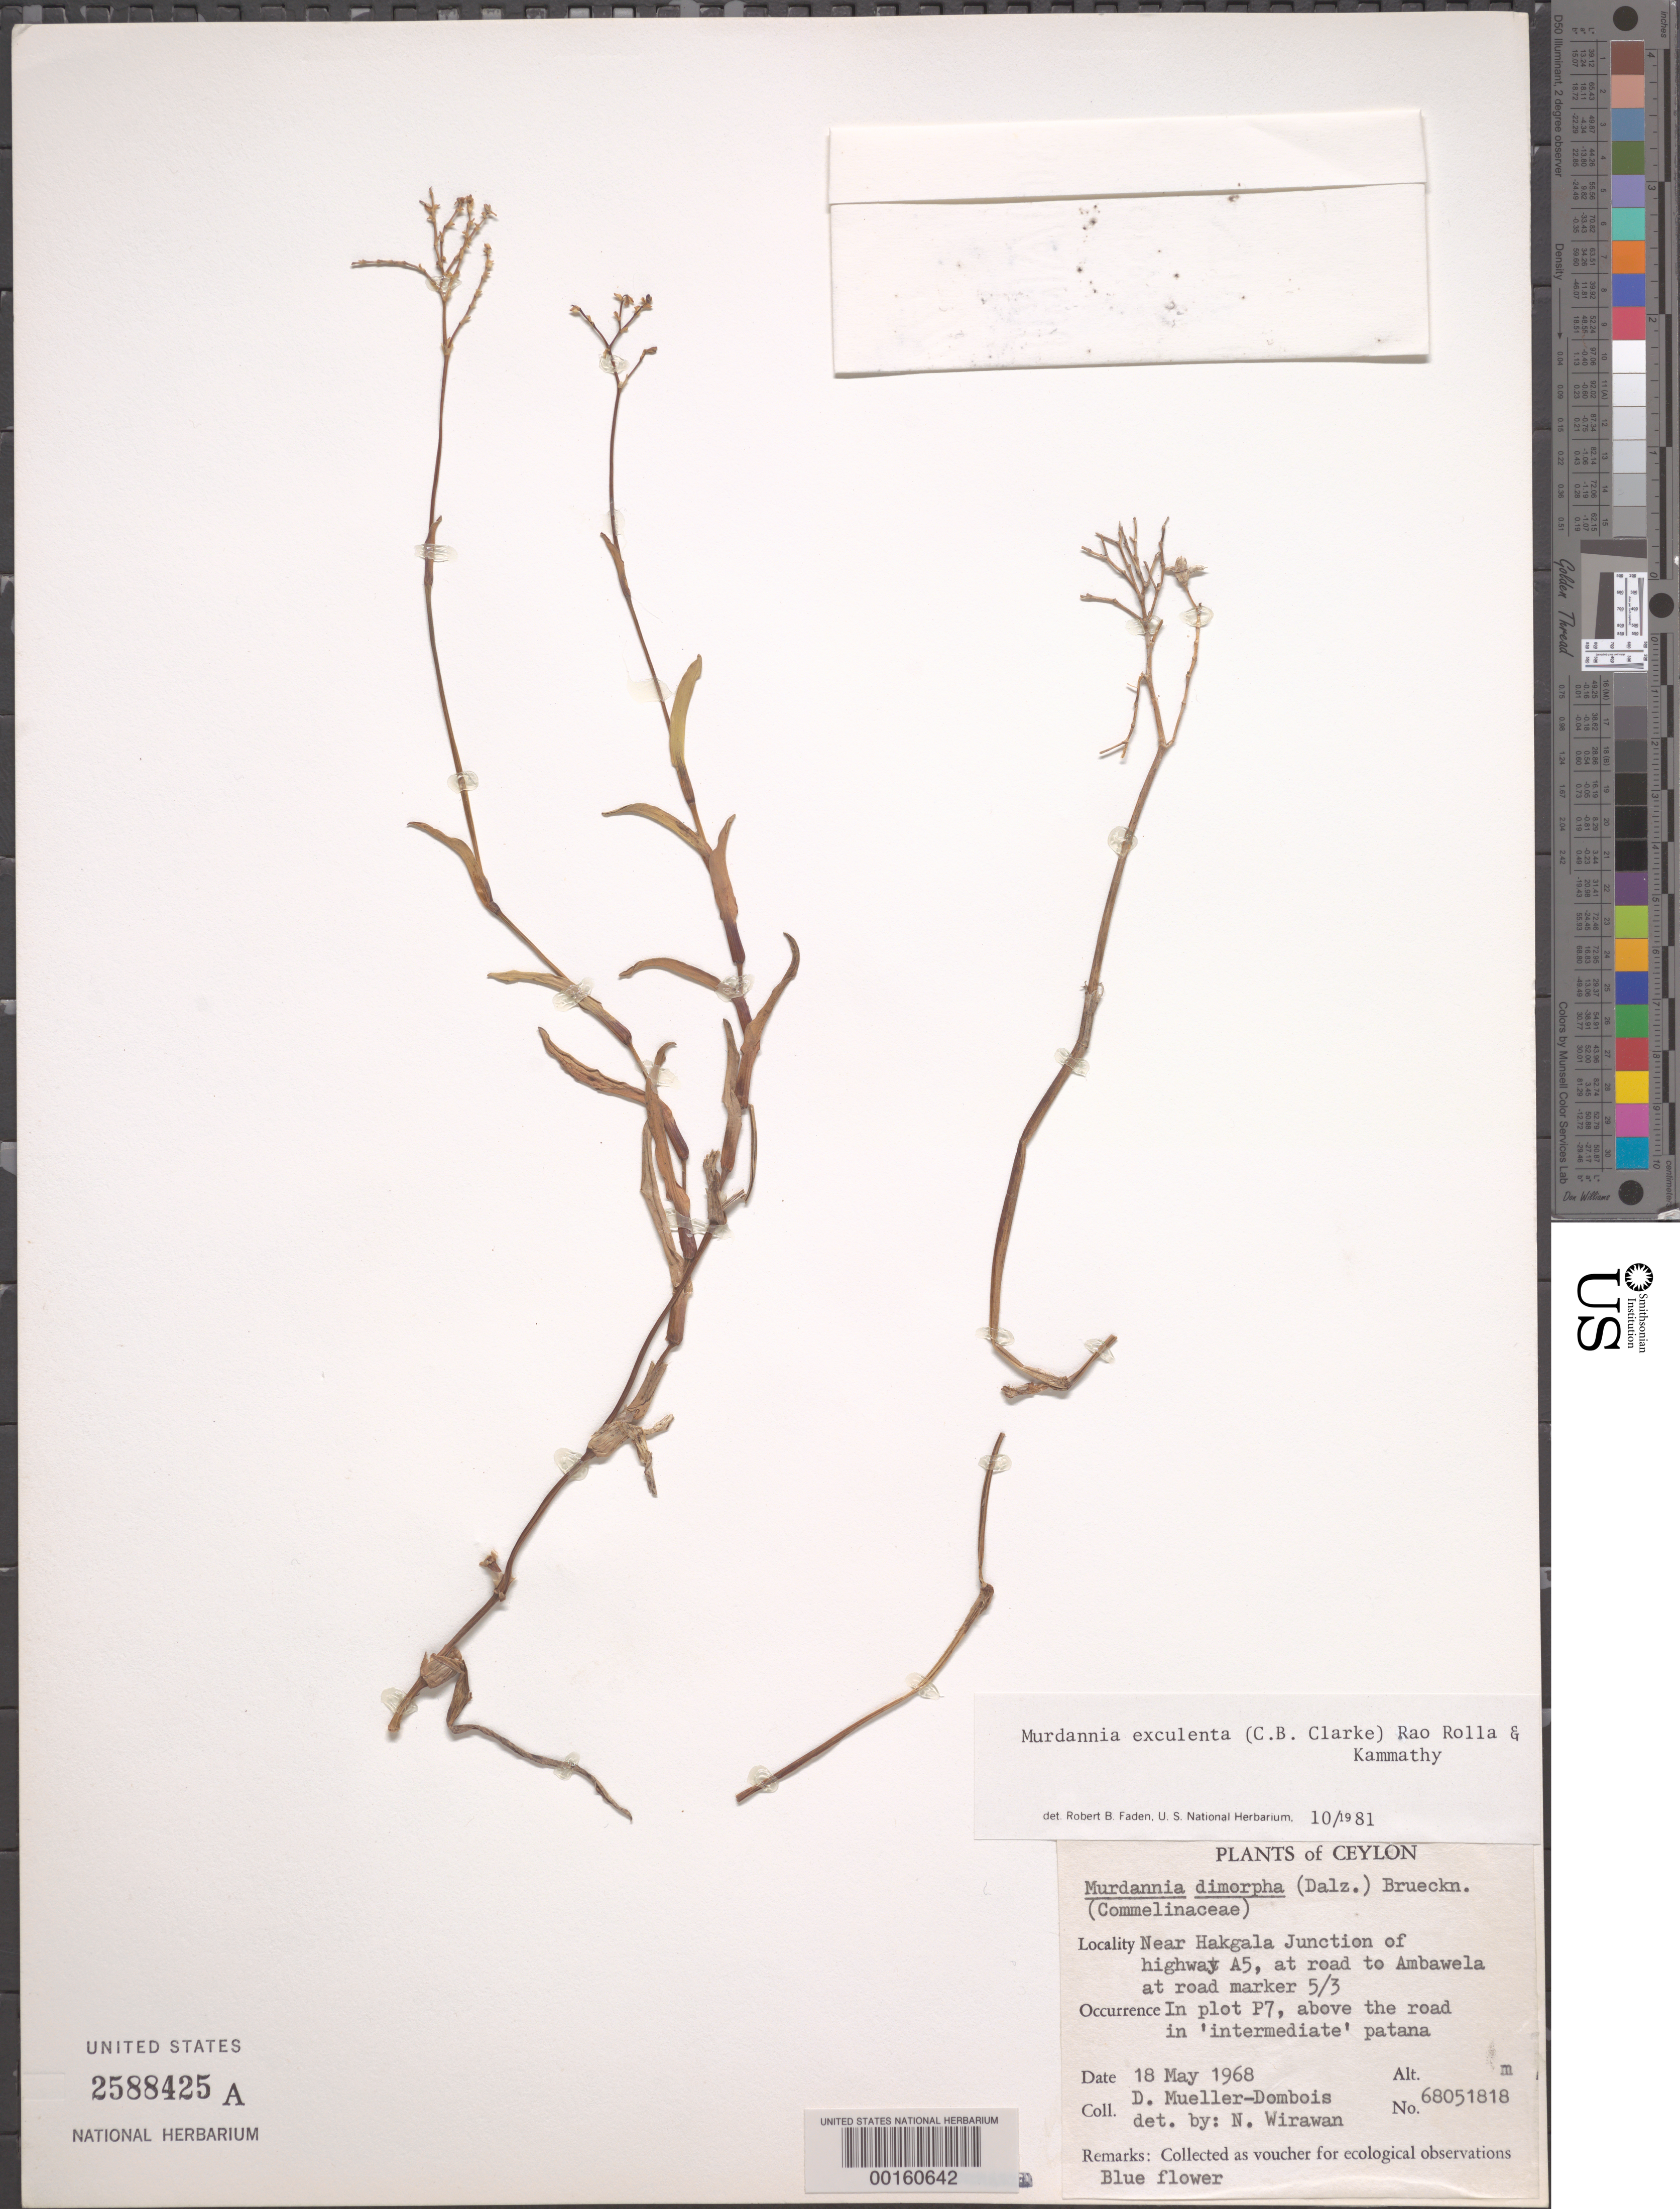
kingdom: Plantae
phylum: Tracheophyta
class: Liliopsida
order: Commelinales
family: Commelinaceae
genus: Murdannia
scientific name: Murdannia esculenta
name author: (Wall. ex C.B. Clarke) Abeyw.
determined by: Faden, Robert B., (US), Smithsonian Institution - National Museum of Natural History (UNITED STATES)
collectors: D. Mueller-Dombois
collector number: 68051818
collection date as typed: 18 May 1968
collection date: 1968-05-18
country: Sri Lanka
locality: Hakgala junction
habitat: Grassland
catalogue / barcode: US 2588425A